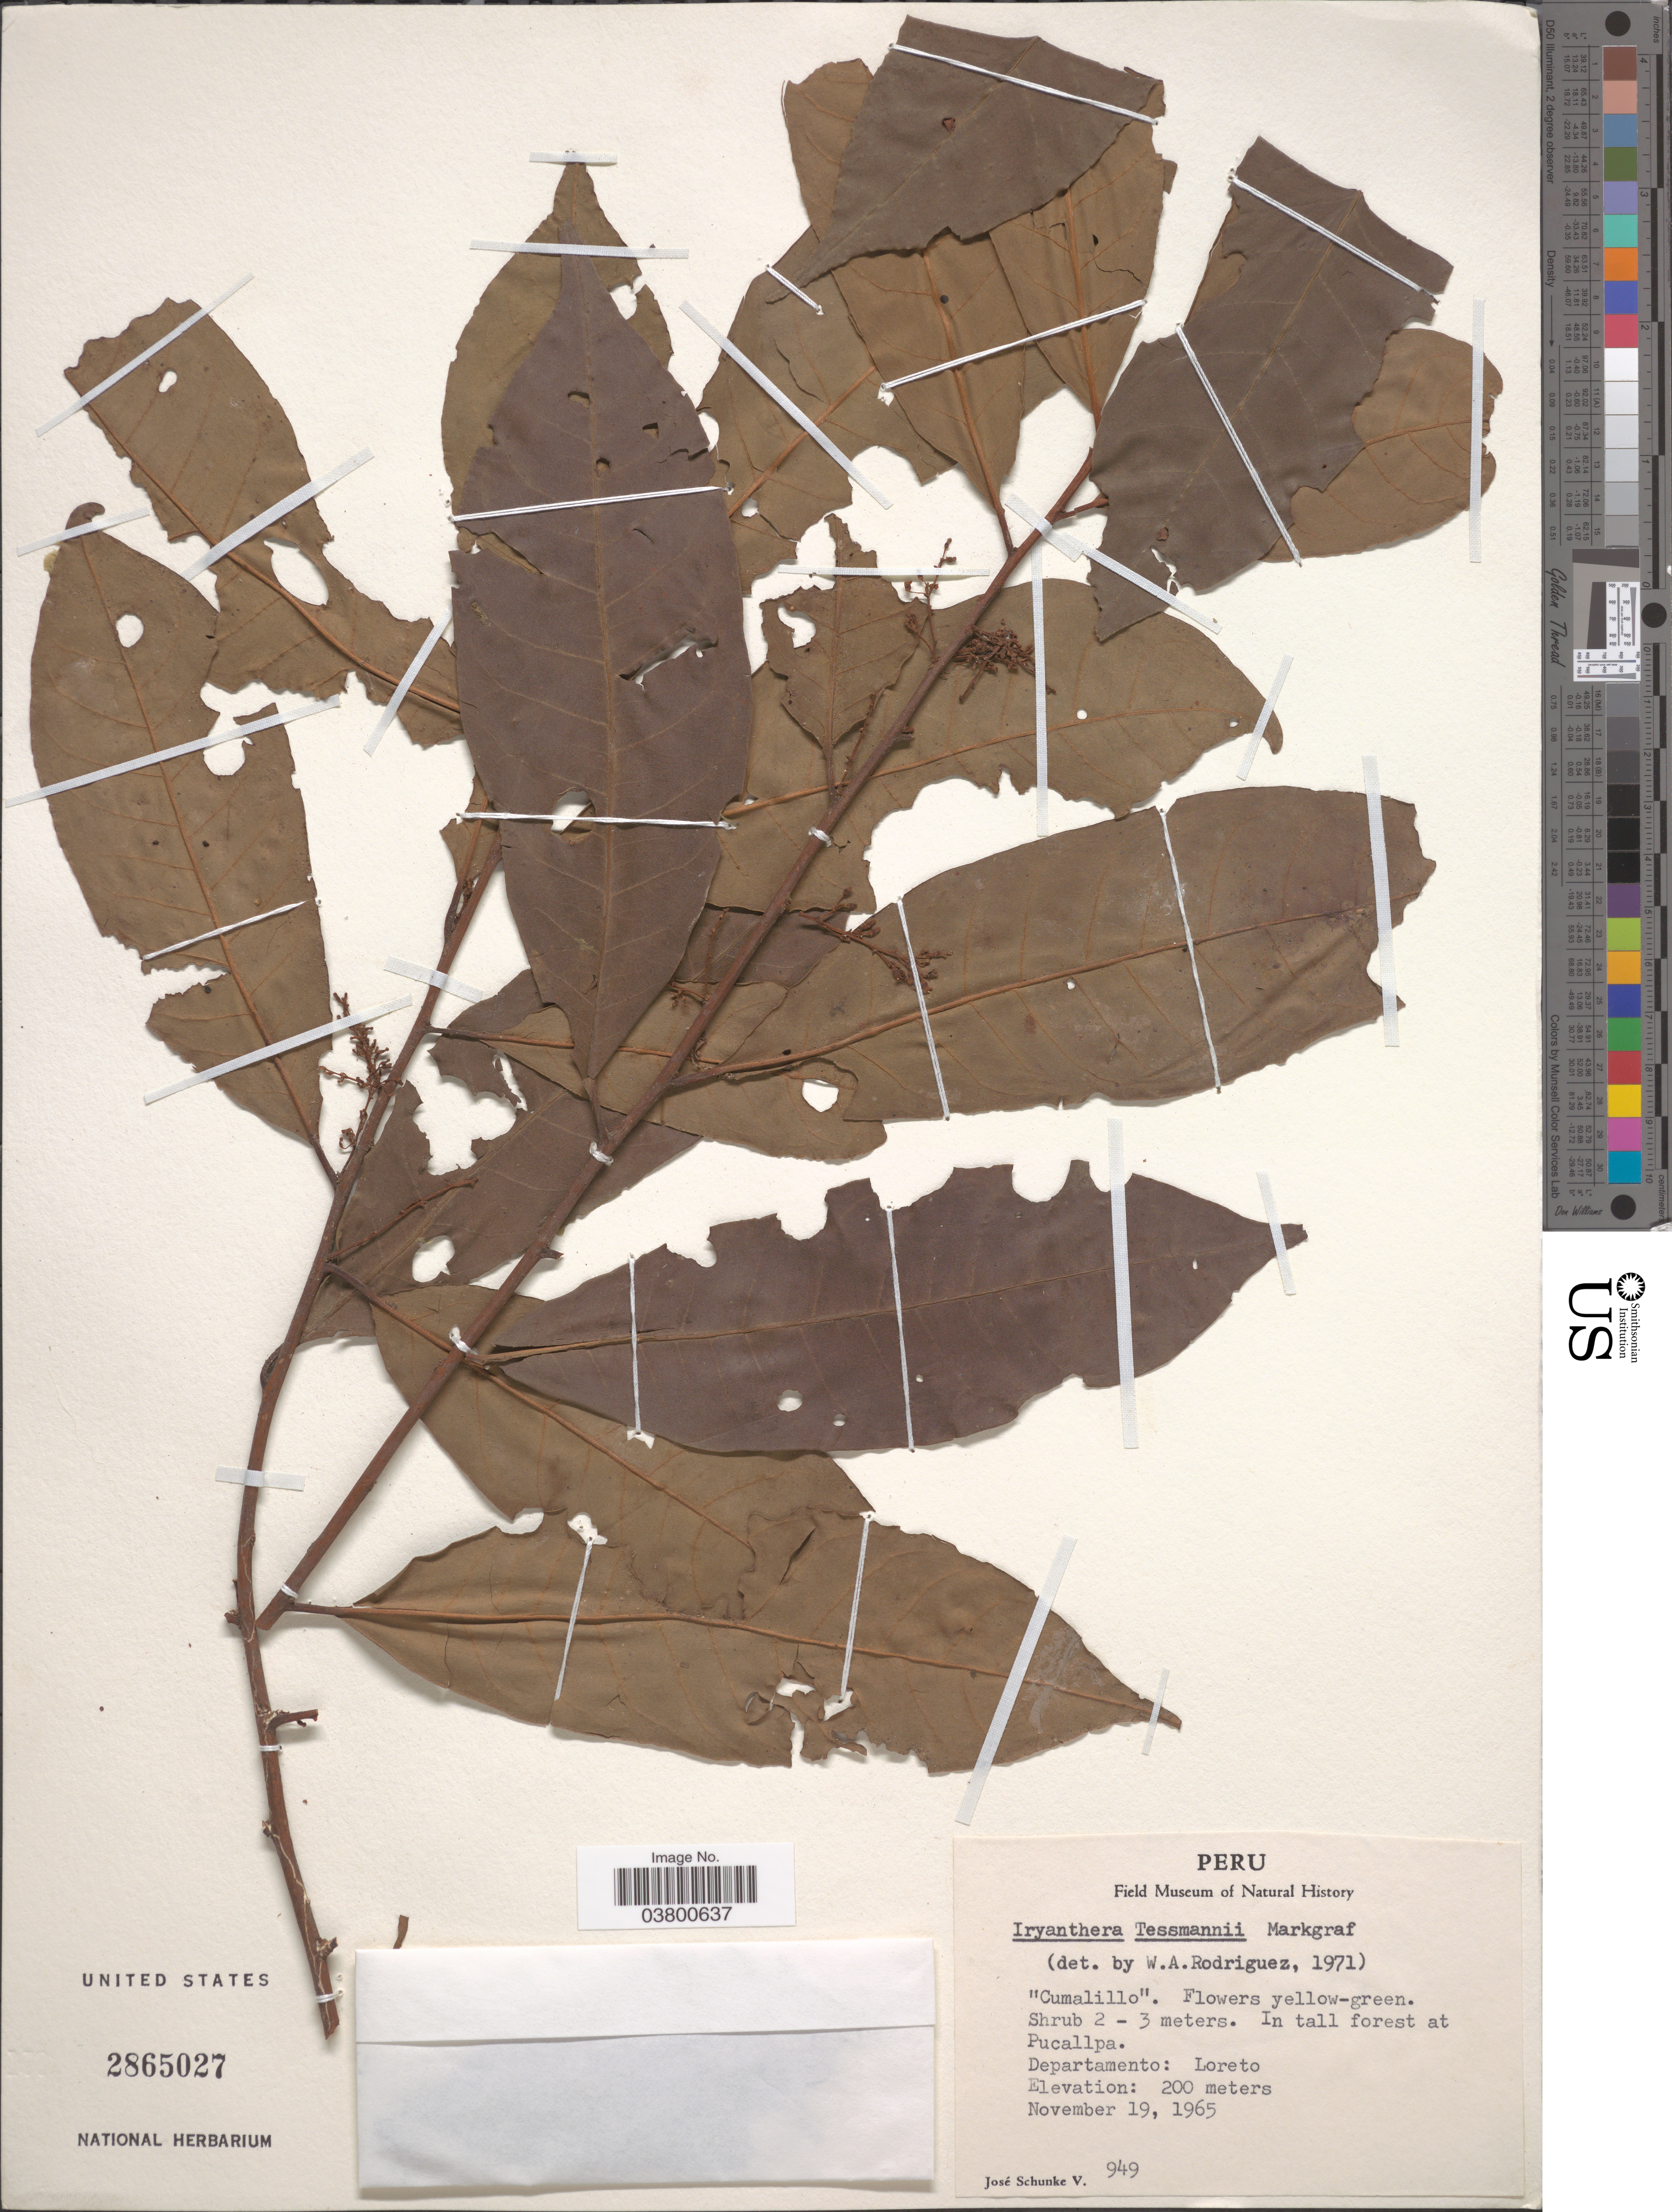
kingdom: Plantae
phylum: Tracheophyta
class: Magnoliopsida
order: Magnoliales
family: Myristicaceae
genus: Iryanthera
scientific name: Iryanthera tessmannii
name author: Markgr.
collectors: J. Schunke Vigo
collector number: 949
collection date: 1965-11-19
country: Peru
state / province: Loreto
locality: In tall forest at Pucallpa. Departamento: Loreto.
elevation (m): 200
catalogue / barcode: US 2865027